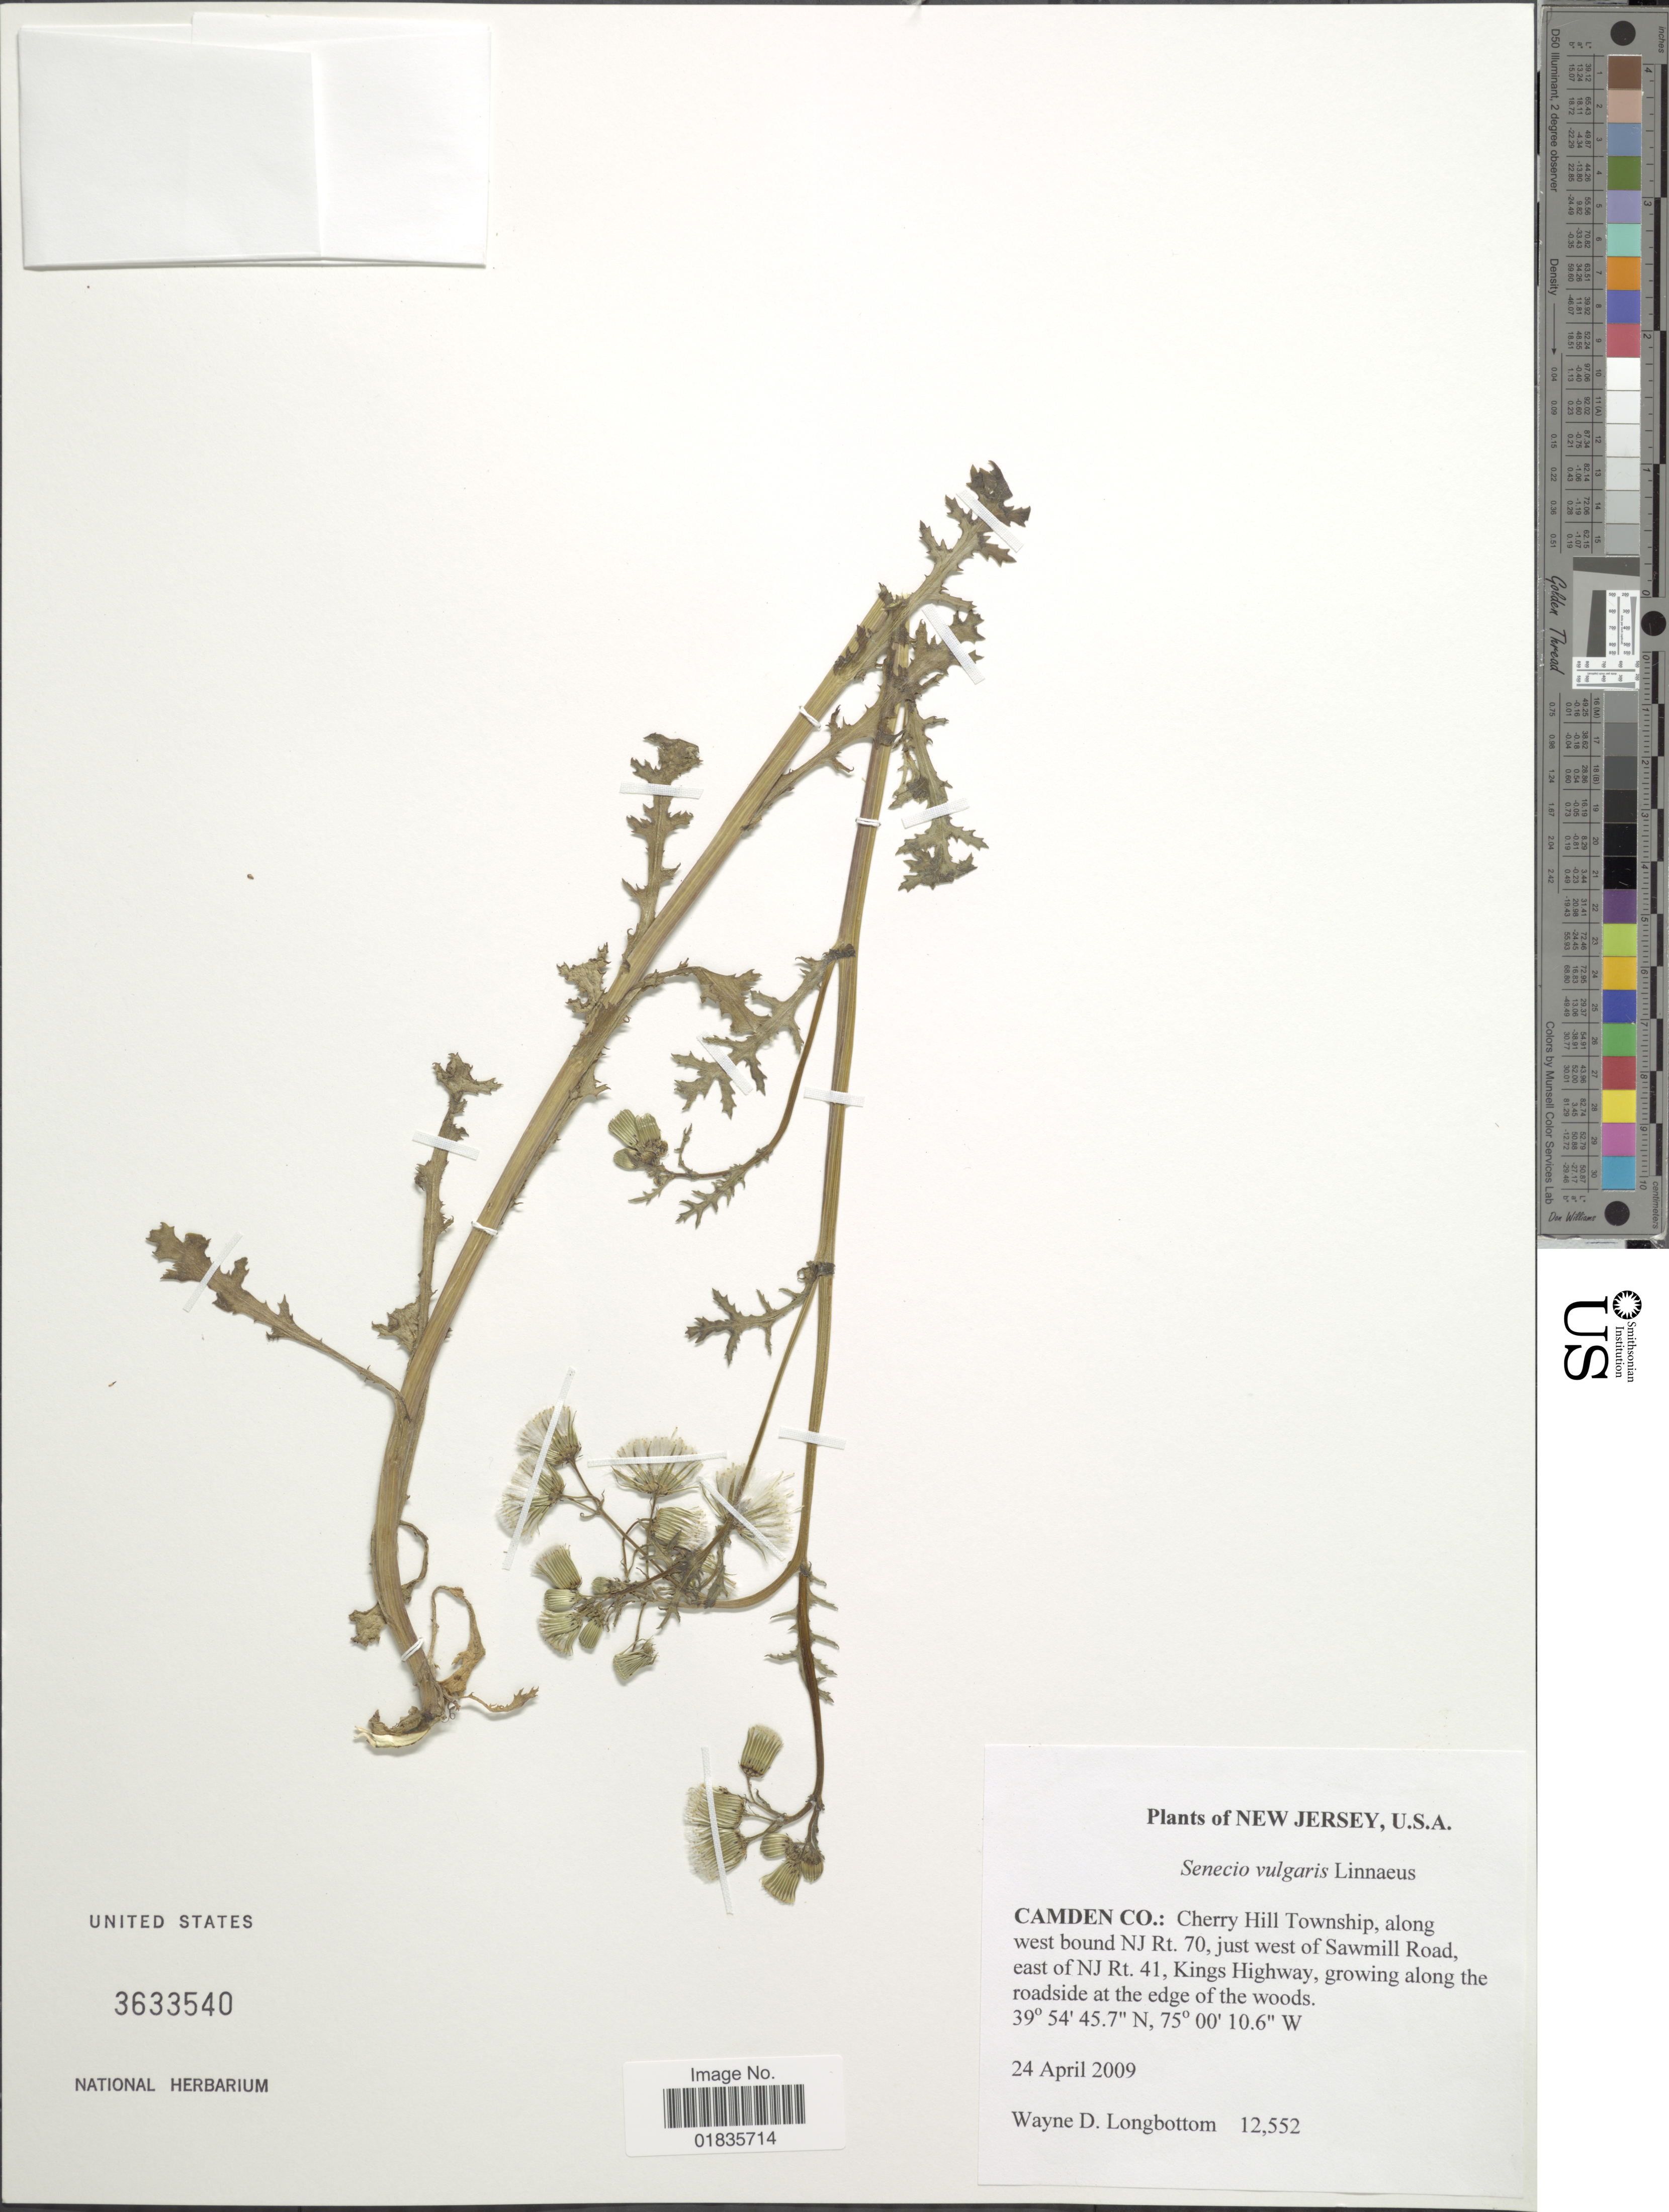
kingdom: Plantae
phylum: Tracheophyta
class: Magnoliopsida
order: Asterales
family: Asteraceae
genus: Senecio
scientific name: Senecio vulgaris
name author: L.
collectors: W. D. Longbottom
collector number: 12552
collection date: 2009-04-24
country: United States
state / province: New Jersey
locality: Camden Co.: Cherry Hill Township, along west bound NJ Rt. 70, just west of Sawmill Road, east of NJ Rt. 41, Kings Highway, growing along the roadside at the edge of the woods.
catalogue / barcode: US 3633540